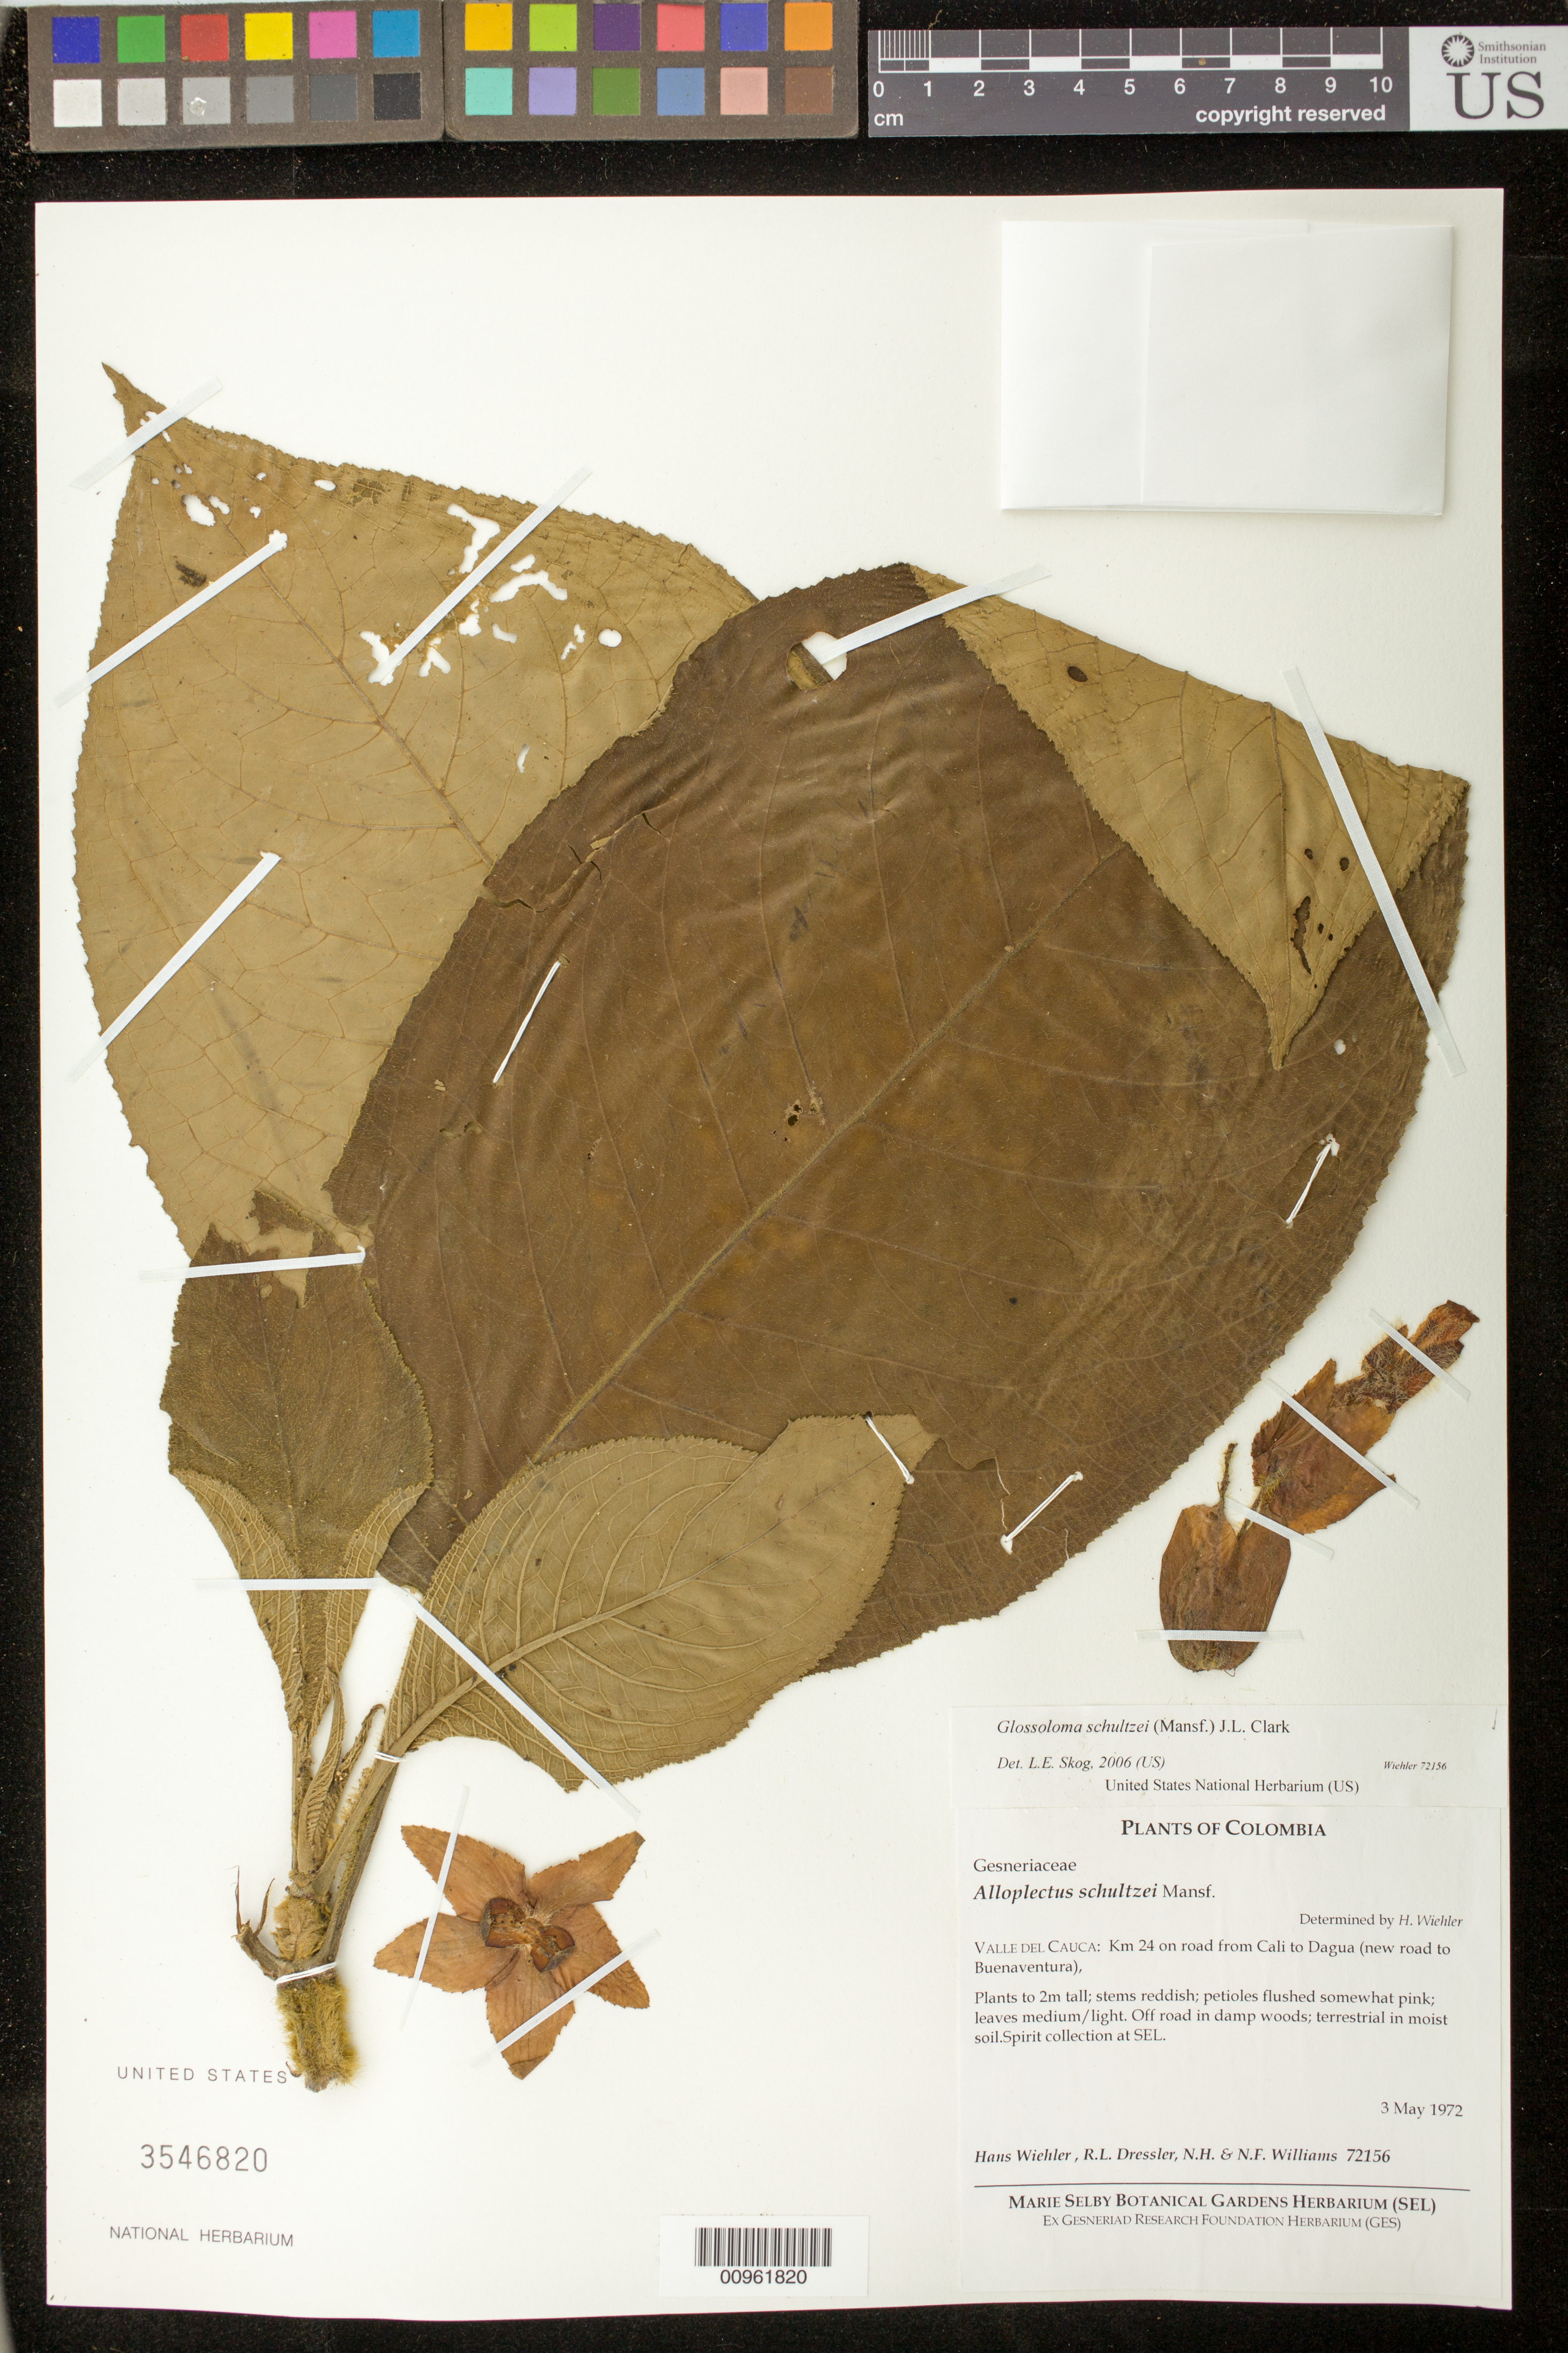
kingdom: Plantae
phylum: Tracheophyta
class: Magnoliopsida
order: Lamiales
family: Gesneriaceae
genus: Glossoloma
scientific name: Glossoloma schultzei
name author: (Mansf.) J.L. Clark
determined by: Skog, Laurence E.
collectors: H. J. Wiehler, R. Dressler, N. H. Williams & N. Williams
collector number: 72156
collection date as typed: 03 May 1972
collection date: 1972-05-03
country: Colombia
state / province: Valle del Cauca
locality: Valle del Cauca: km 24 on road from Cali to Dagua (new road to Buenaventura)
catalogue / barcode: US 3546820